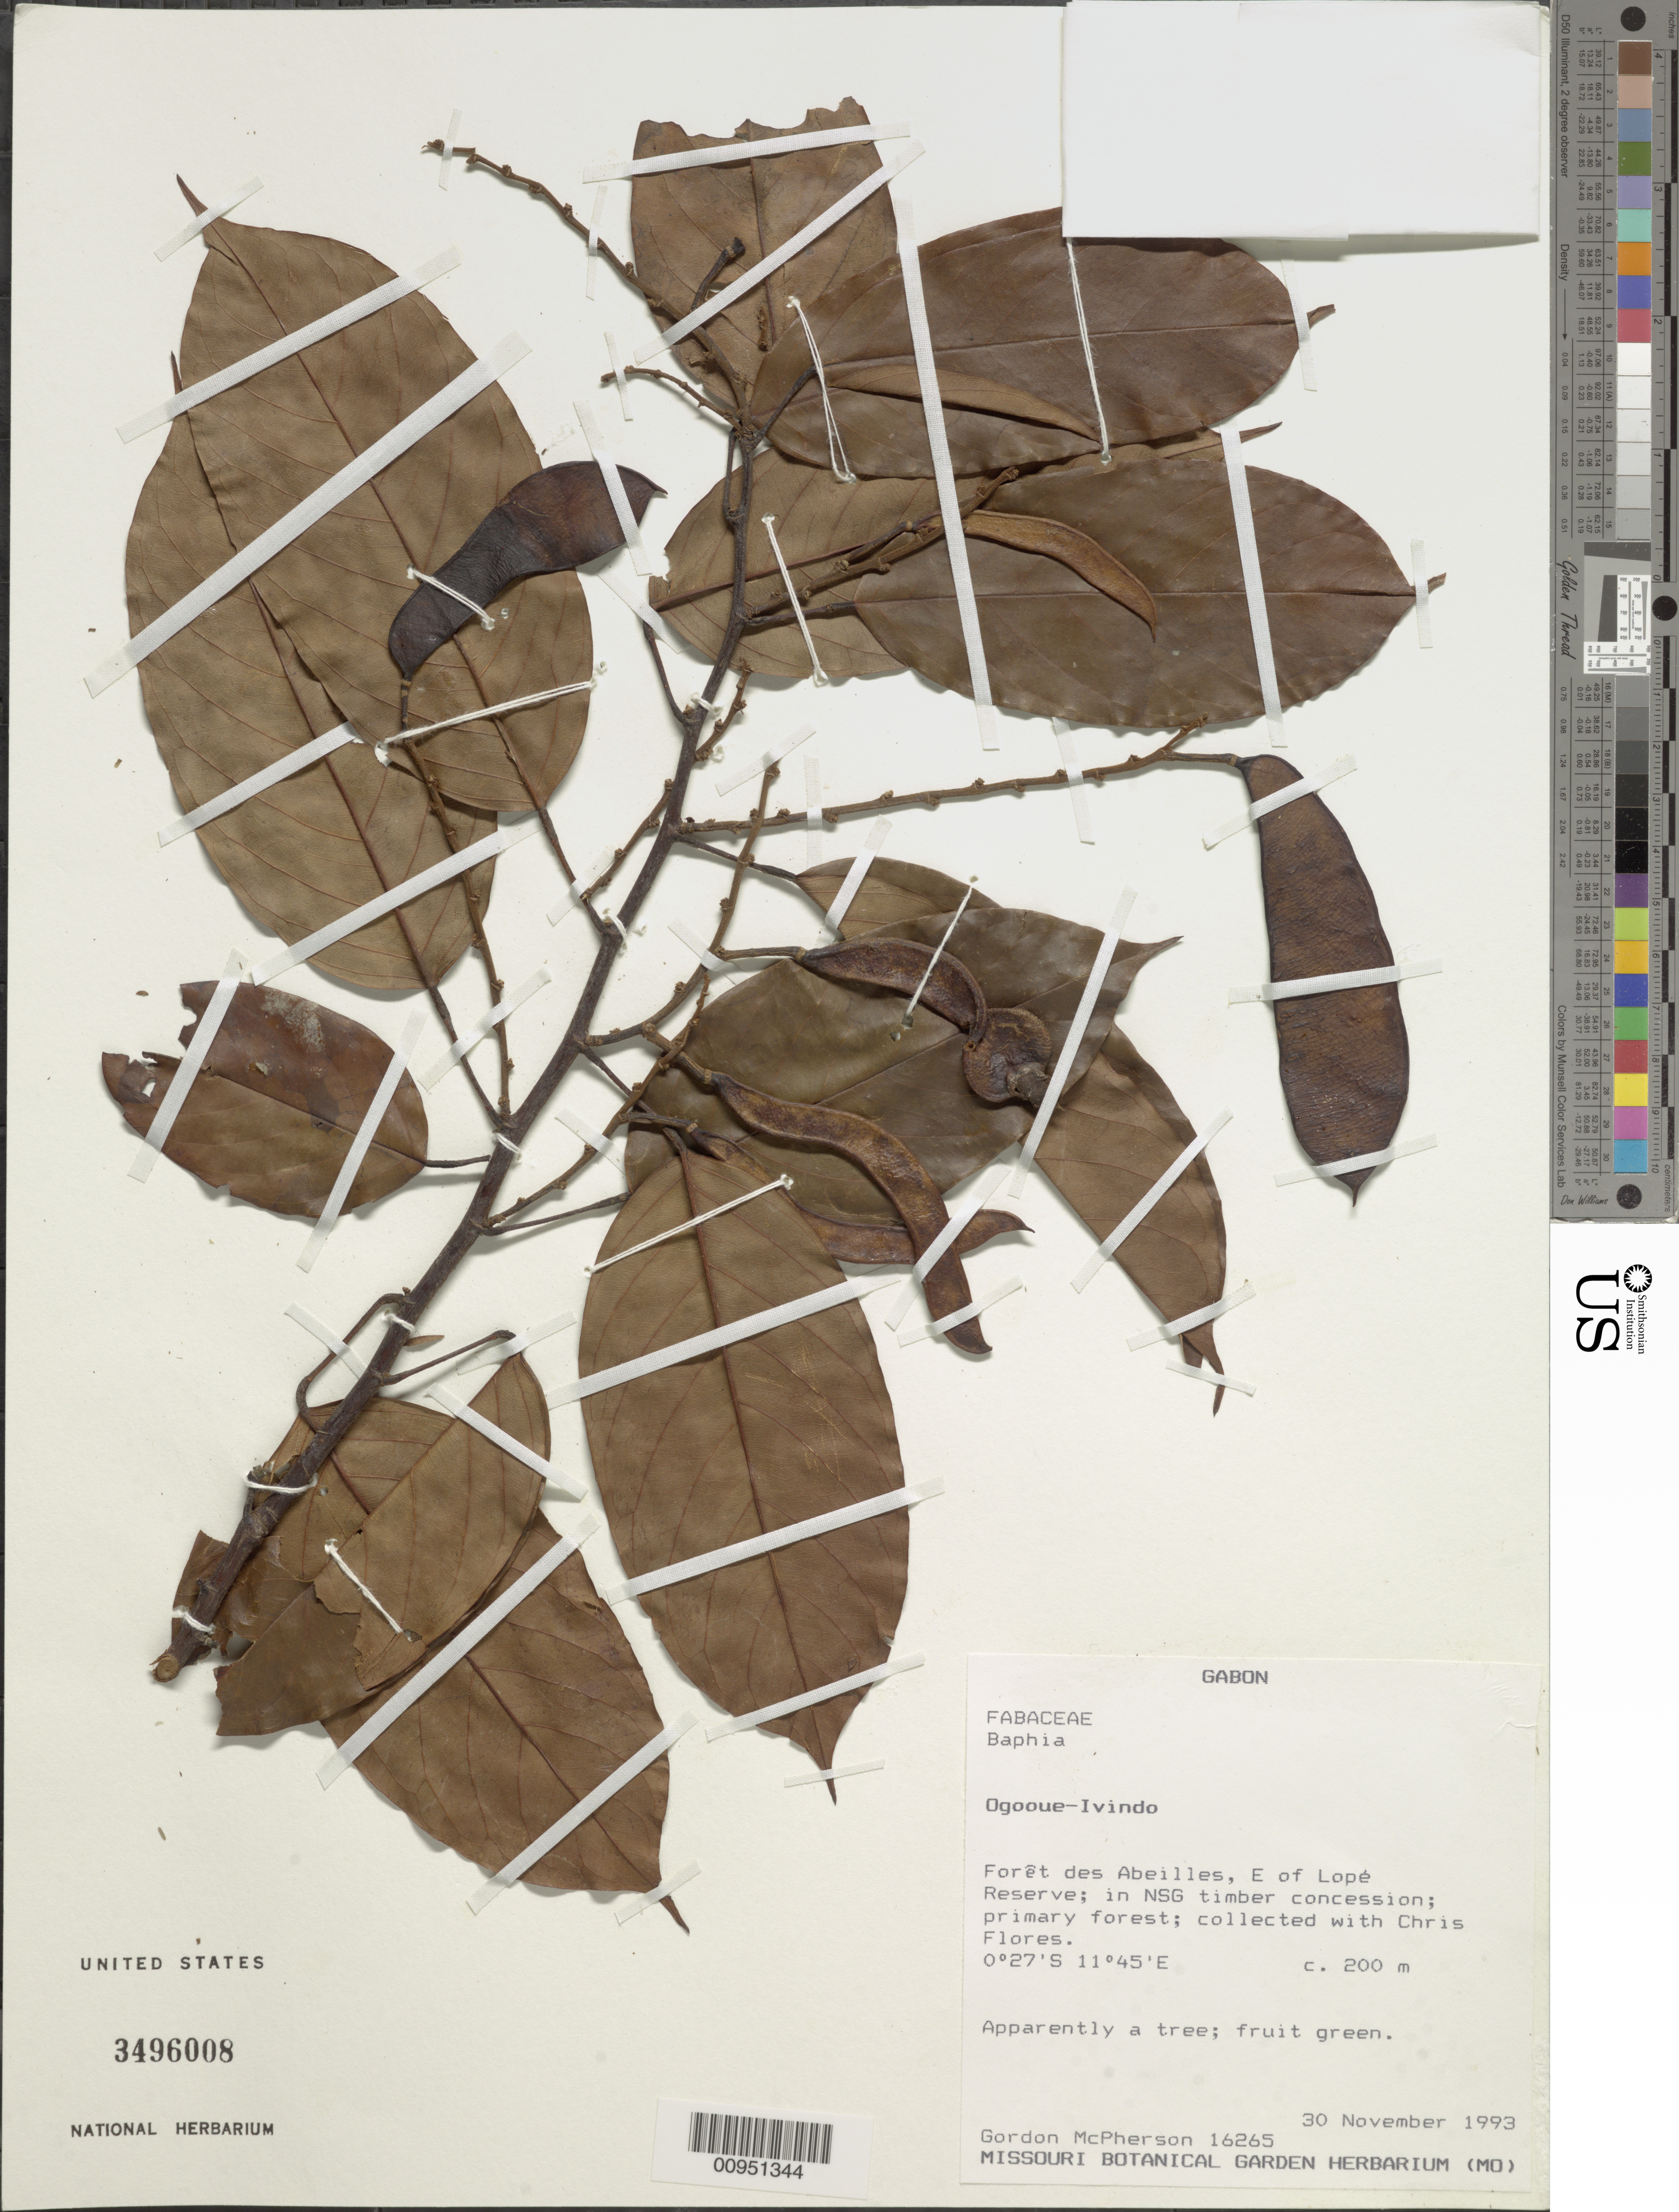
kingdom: Plantae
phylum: Tracheophyta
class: Magnoliopsida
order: Fabales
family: Fabaceae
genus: Baphia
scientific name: Baphia sp.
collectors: G. D. McPherson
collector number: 16265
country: Gabon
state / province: Ogooué-Ivindo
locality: E of Lope Reserve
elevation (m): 200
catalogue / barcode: US 3496008